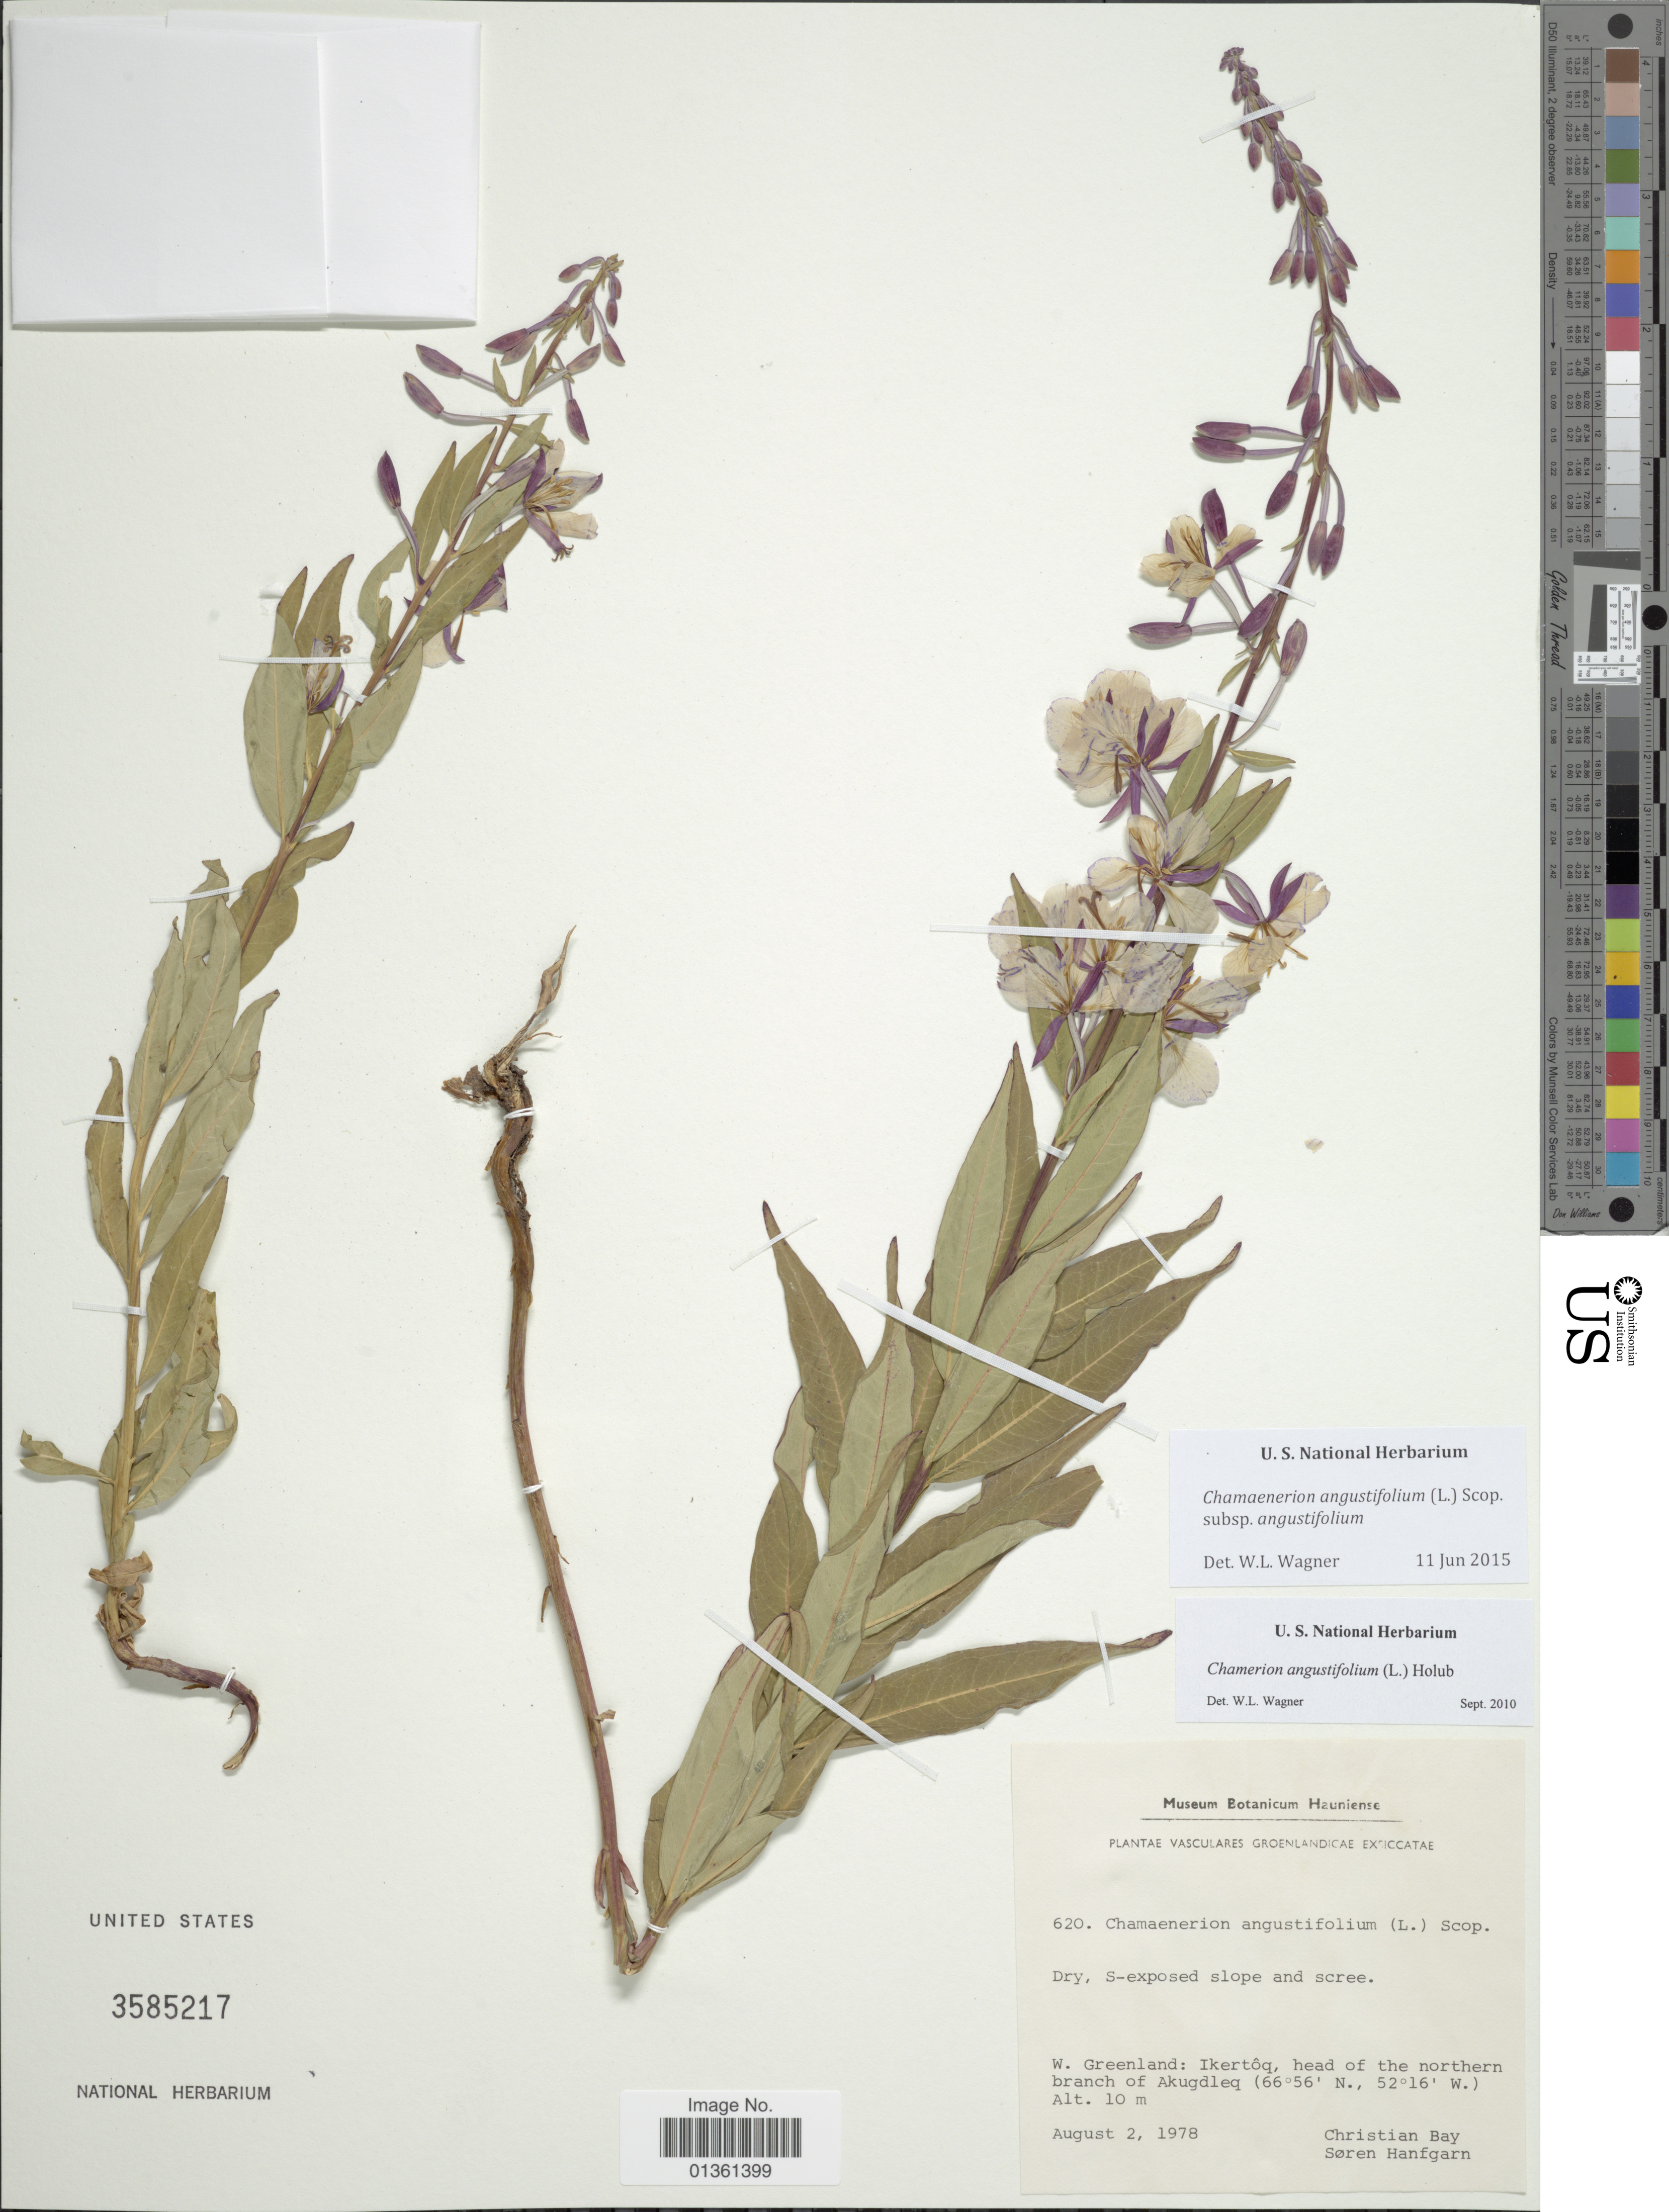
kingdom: Plantae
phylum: Tracheophyta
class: Magnoliopsida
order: Myrtales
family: Onagraceae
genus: Chamaenerion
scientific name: Chamaenerion angustifolium subsp. angustifolium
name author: (L.) Scop.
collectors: C. Bay & S. Hanfgarn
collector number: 620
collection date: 1978-08-02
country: Greenland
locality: W. Greenland: Ikertôg, head of the northern branch of Akugdleq.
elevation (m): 10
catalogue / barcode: US 3585217